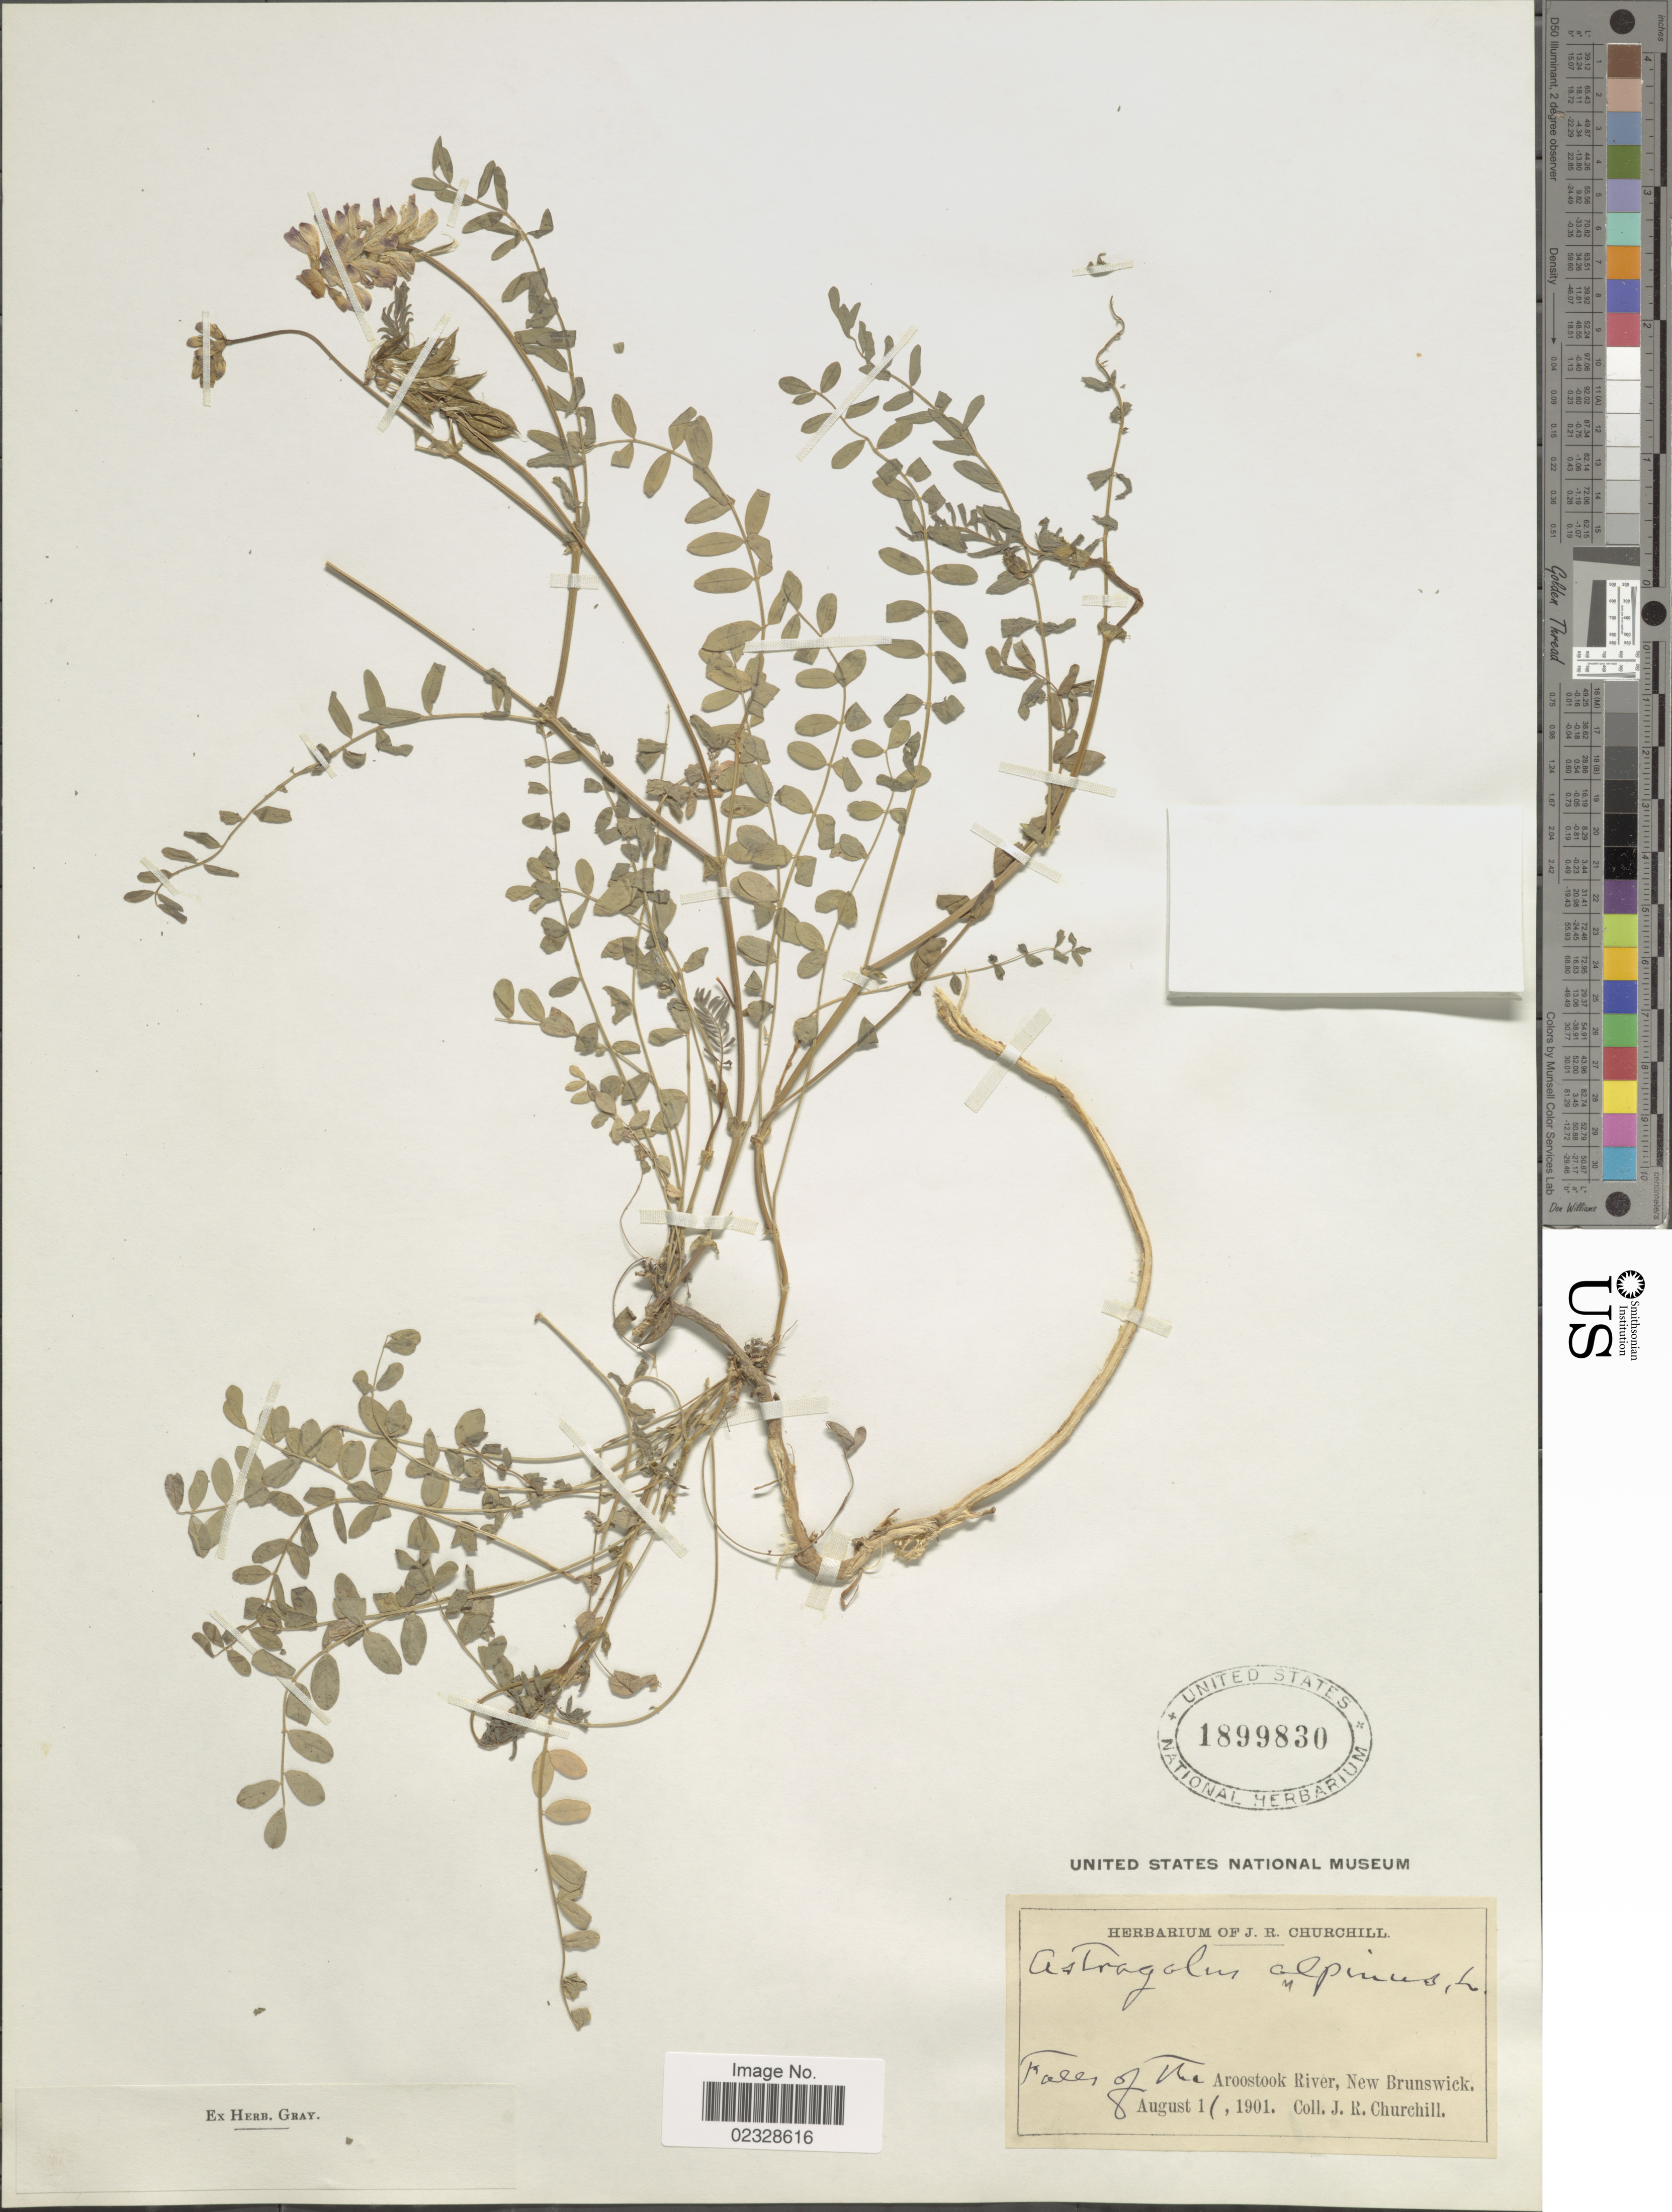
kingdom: Plantae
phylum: Tracheophyta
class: Magnoliopsida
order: Fabales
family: Fabaceae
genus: Astragalus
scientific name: Astragalus alpinus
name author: L.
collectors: J. Churchill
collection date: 1901-08-11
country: Canada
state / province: New Brunswick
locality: Falls of Mt. Aroostook River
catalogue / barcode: US 1899830